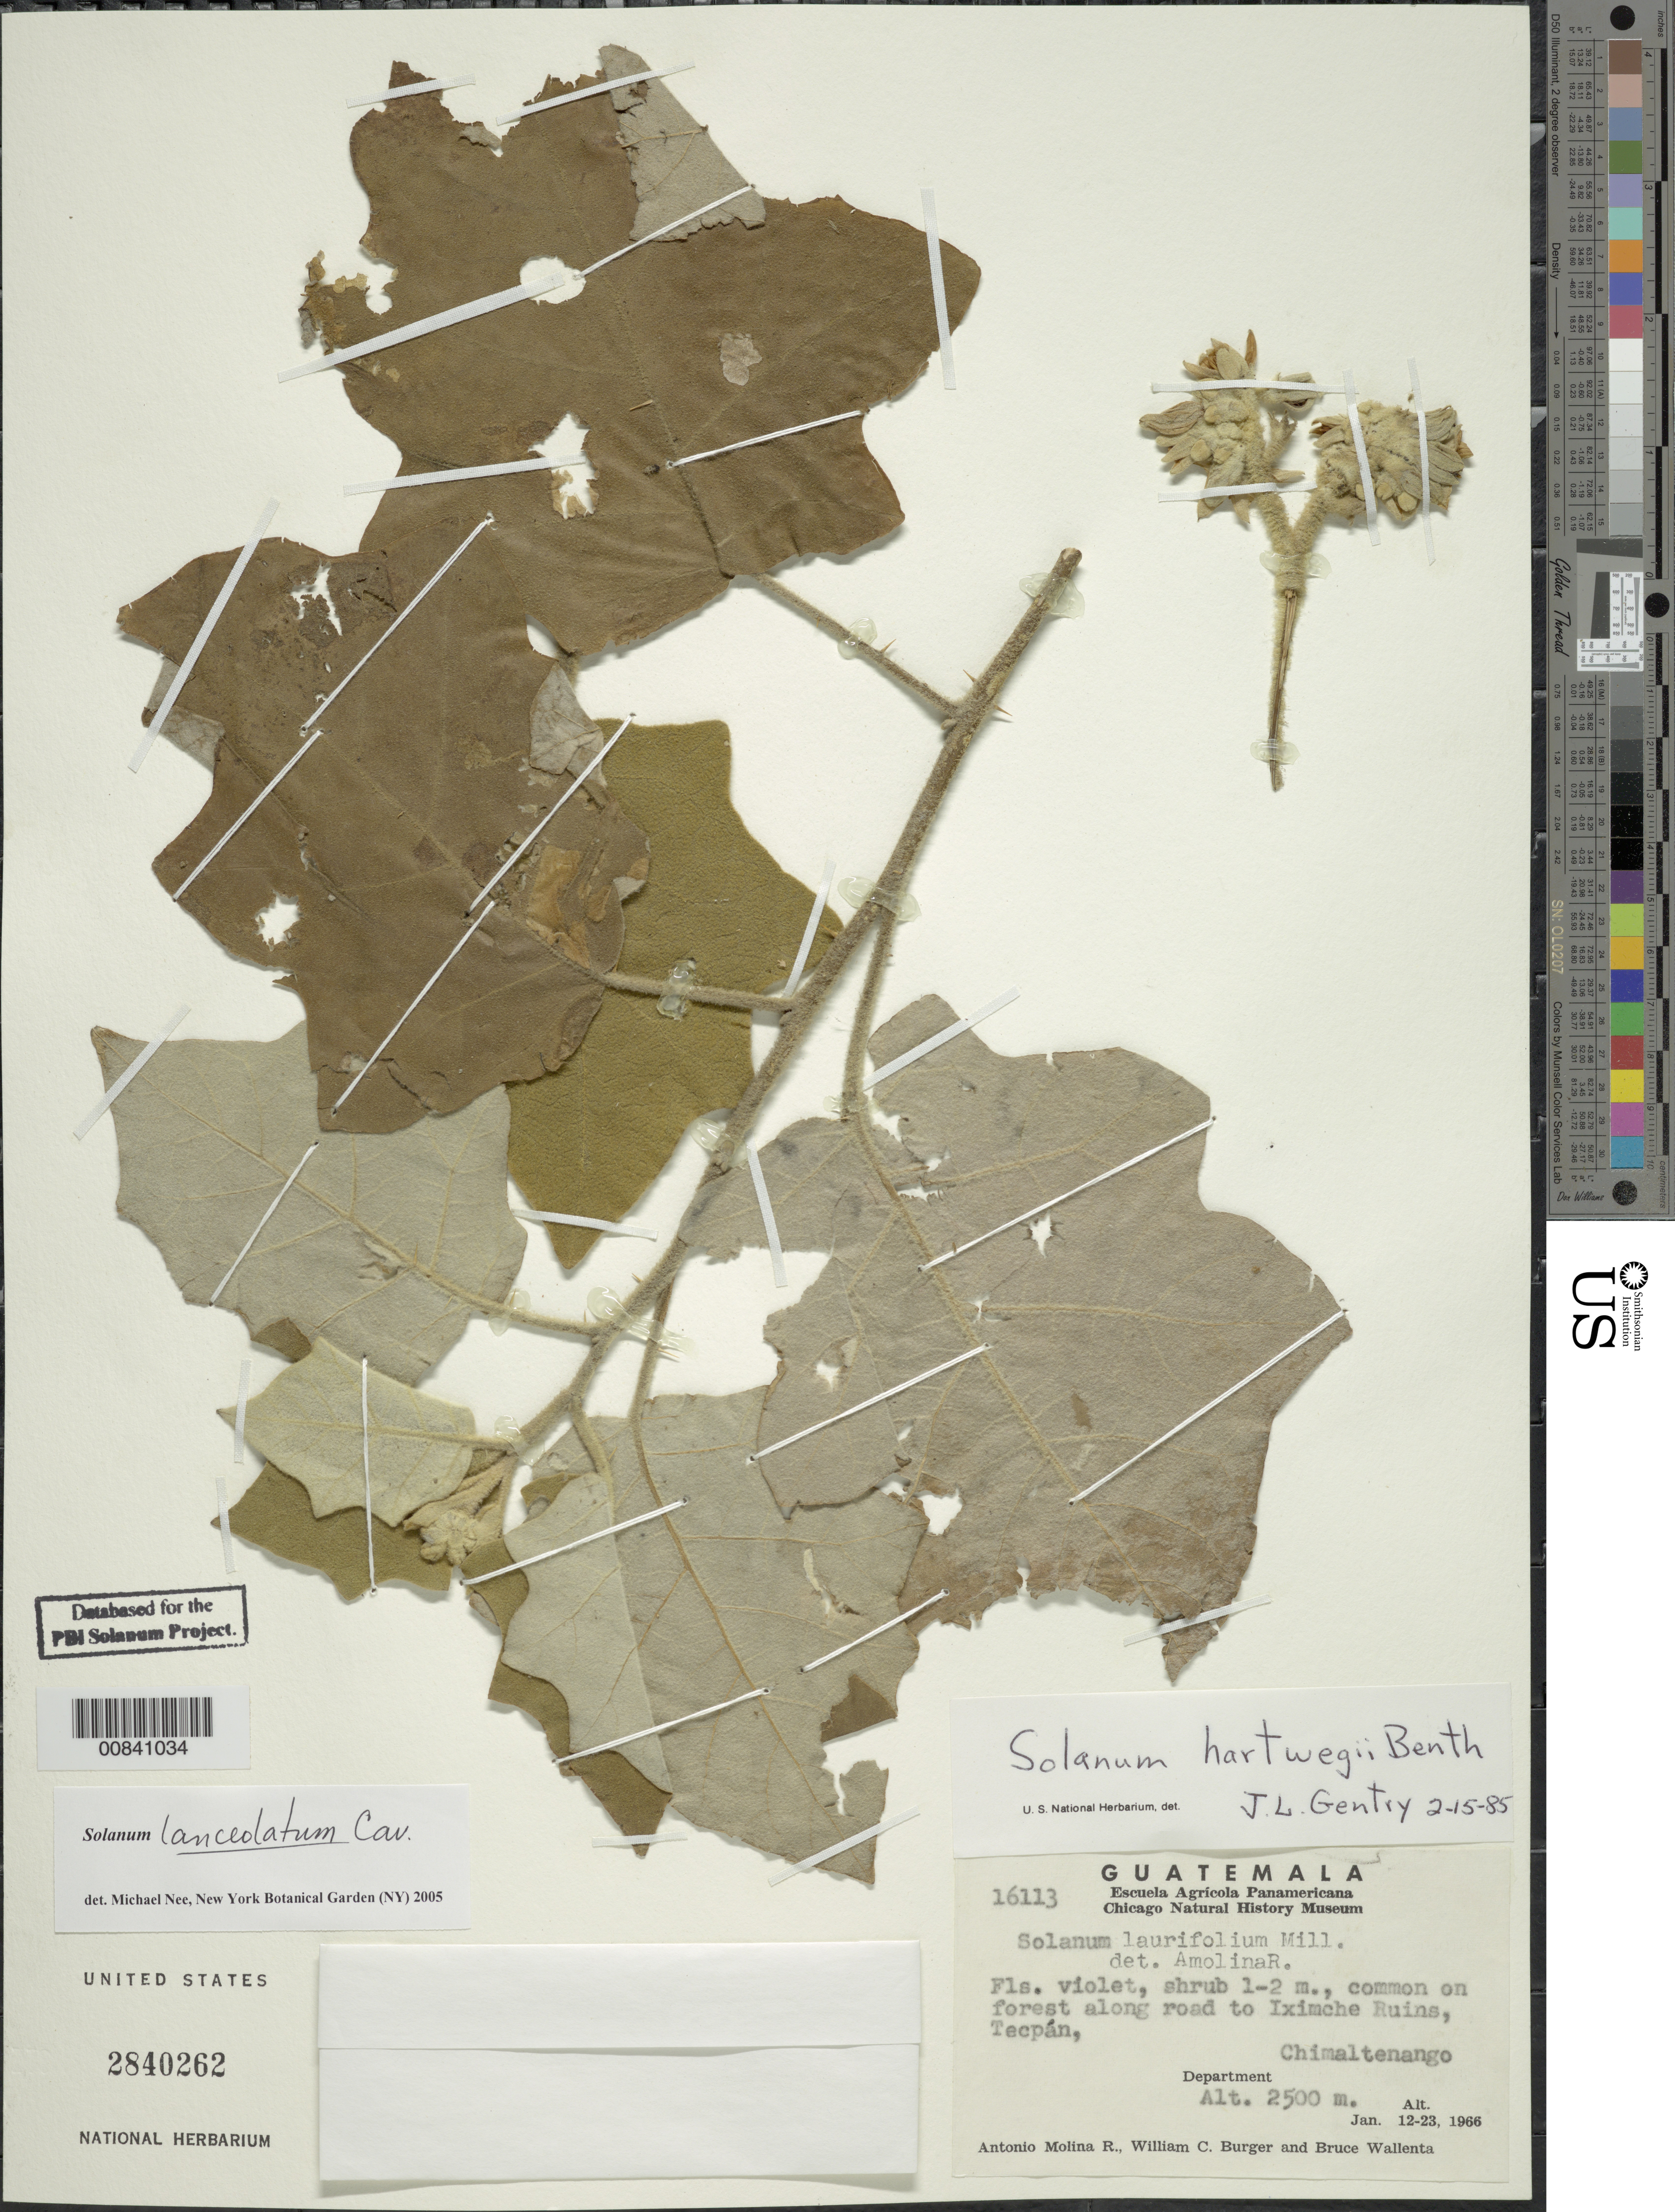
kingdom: Plantae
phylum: Tracheophyta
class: Magnoliopsida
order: Solanales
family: Solanaceae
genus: Solanum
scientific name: Solanum lanceolatum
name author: Cav.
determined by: Nee, Michael H.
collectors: A. Molina R., W. Burger & B. Wallenta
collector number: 16113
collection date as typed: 12 Jan 1966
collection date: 1966-01-12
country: Guatemala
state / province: Chimaltenango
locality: Common on forest along road to Iximche Ruins, Tecpán.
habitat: Along road.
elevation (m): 2500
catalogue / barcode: US 2840262